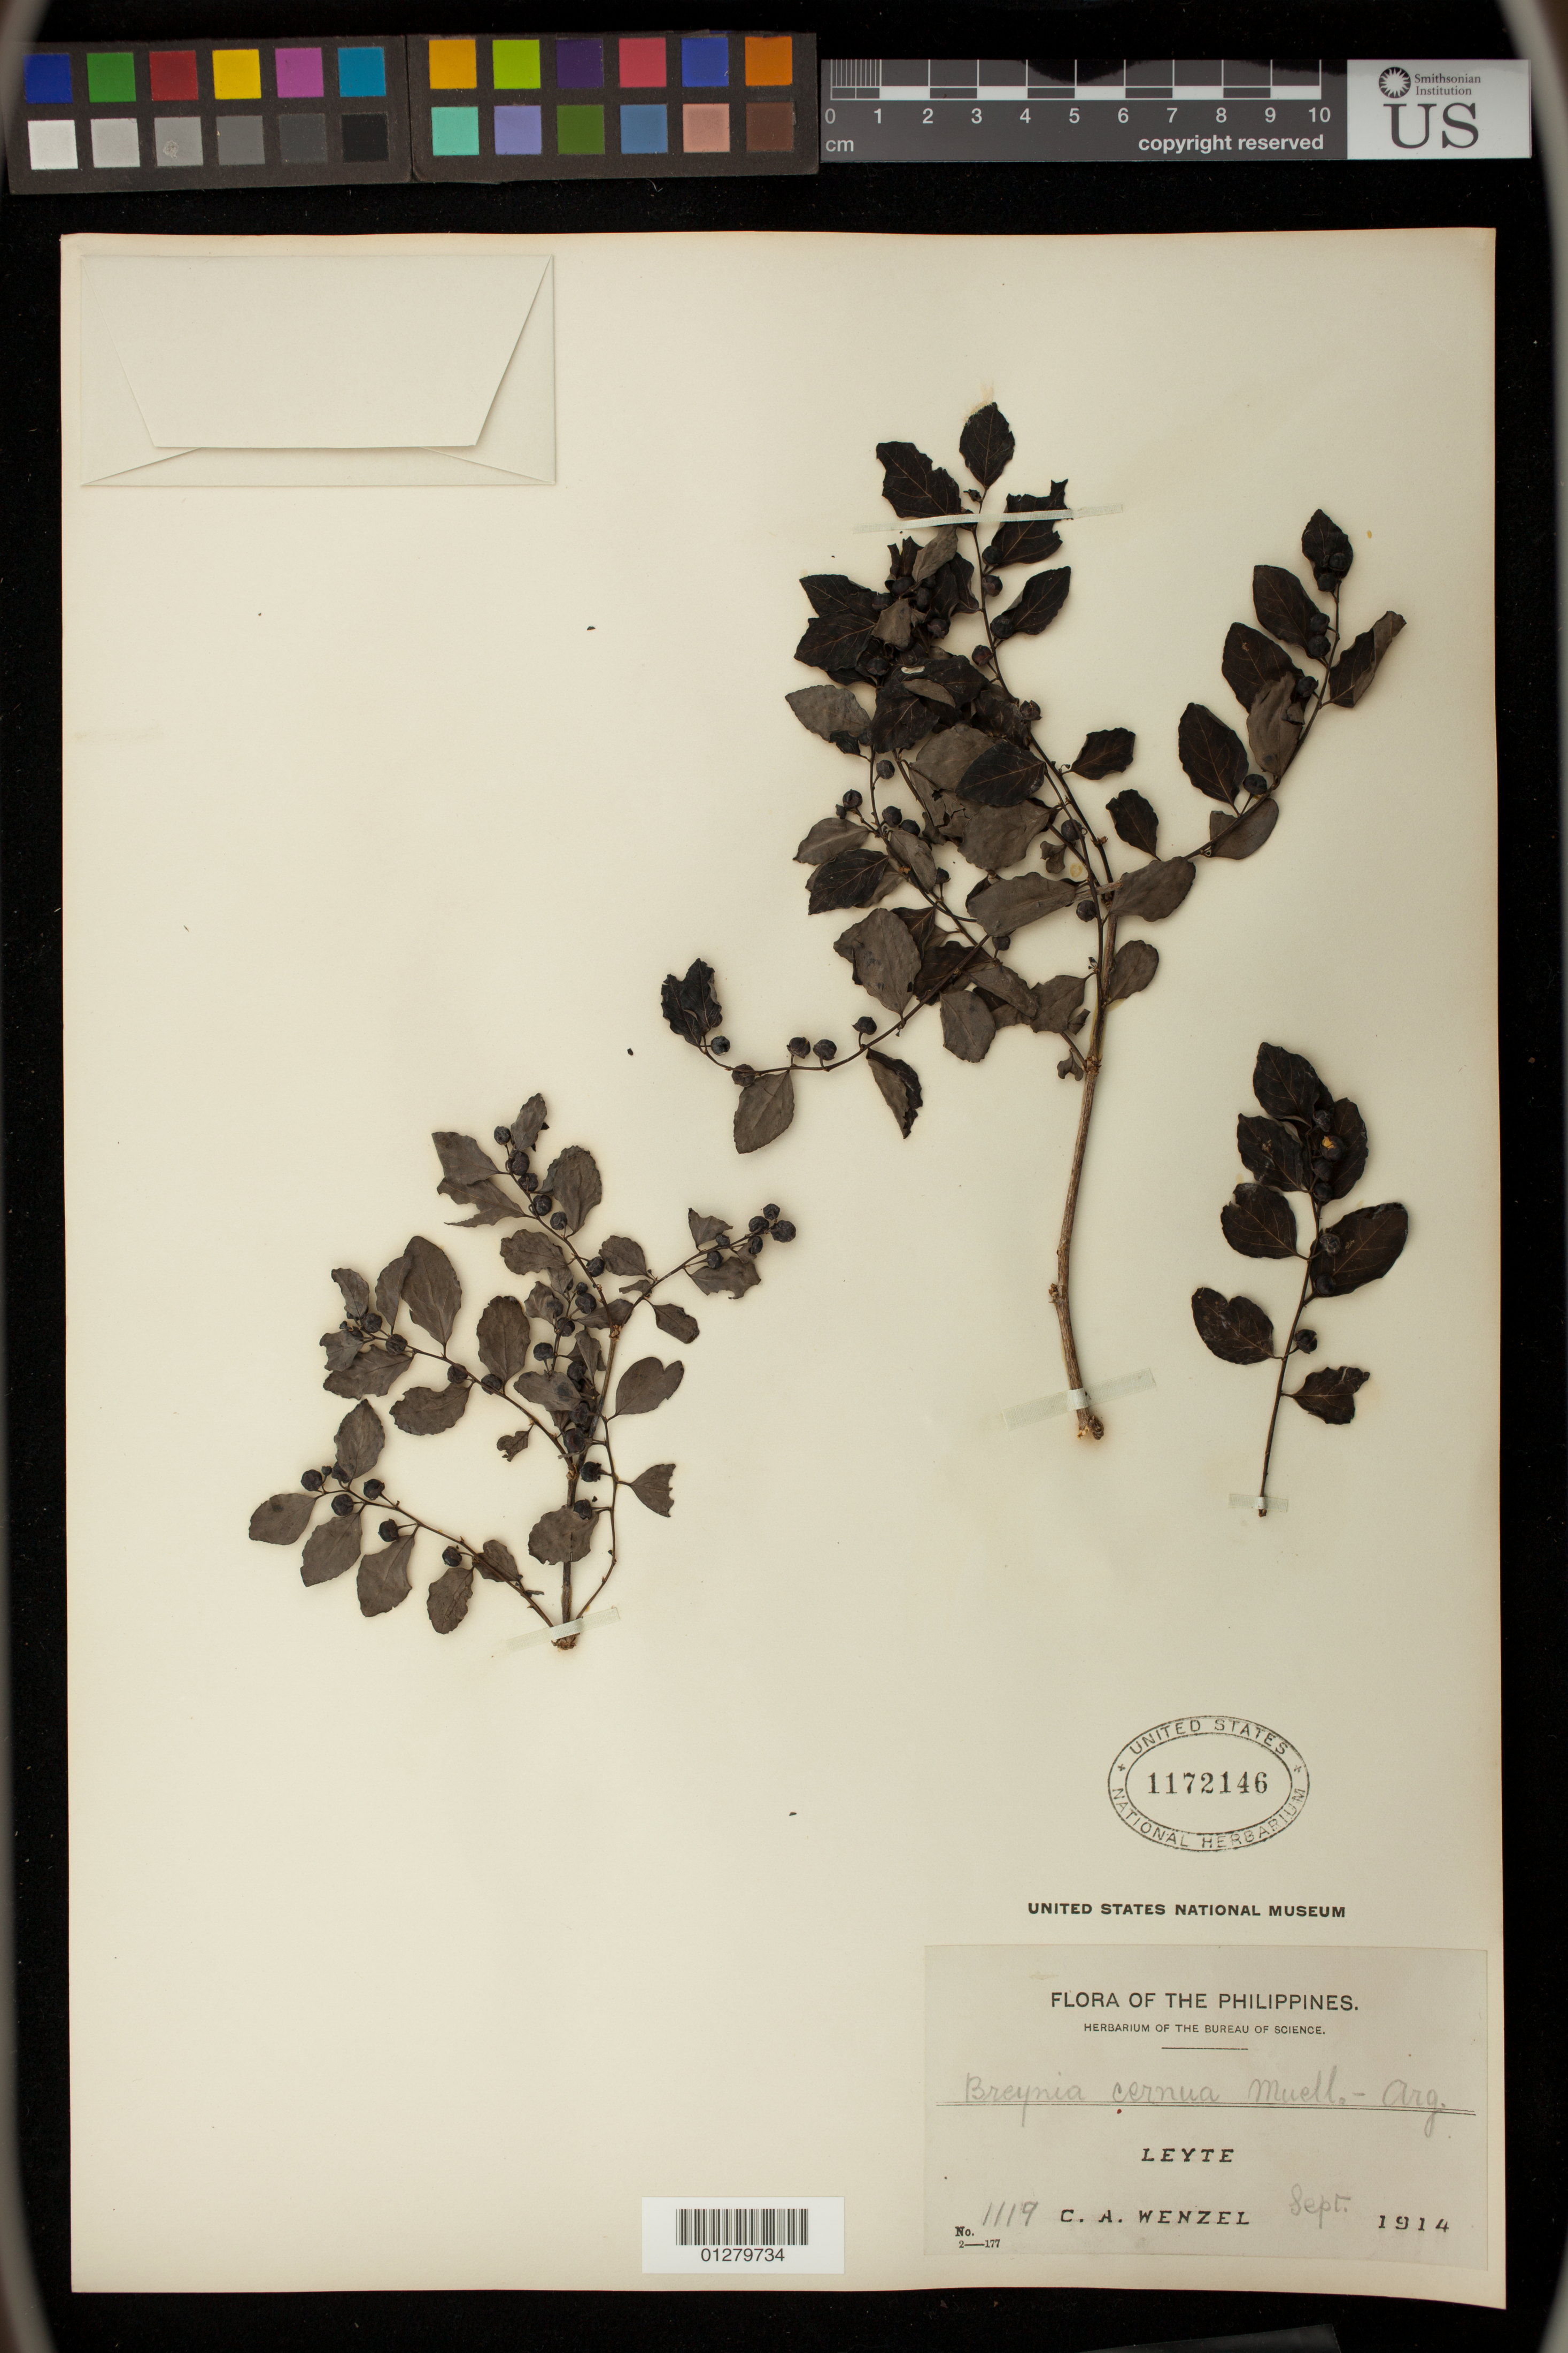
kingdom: Plantae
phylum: Tracheophyta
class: Magnoliopsida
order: Malpighiales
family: Phyllanthaceae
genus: Breynia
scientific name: Breynia cernua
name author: (Poir.) Müll. Arg.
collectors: C. Wenzel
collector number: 1119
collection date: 1914-09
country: Philippines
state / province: Eastern Visayas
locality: Leyte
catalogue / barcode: US 1172146